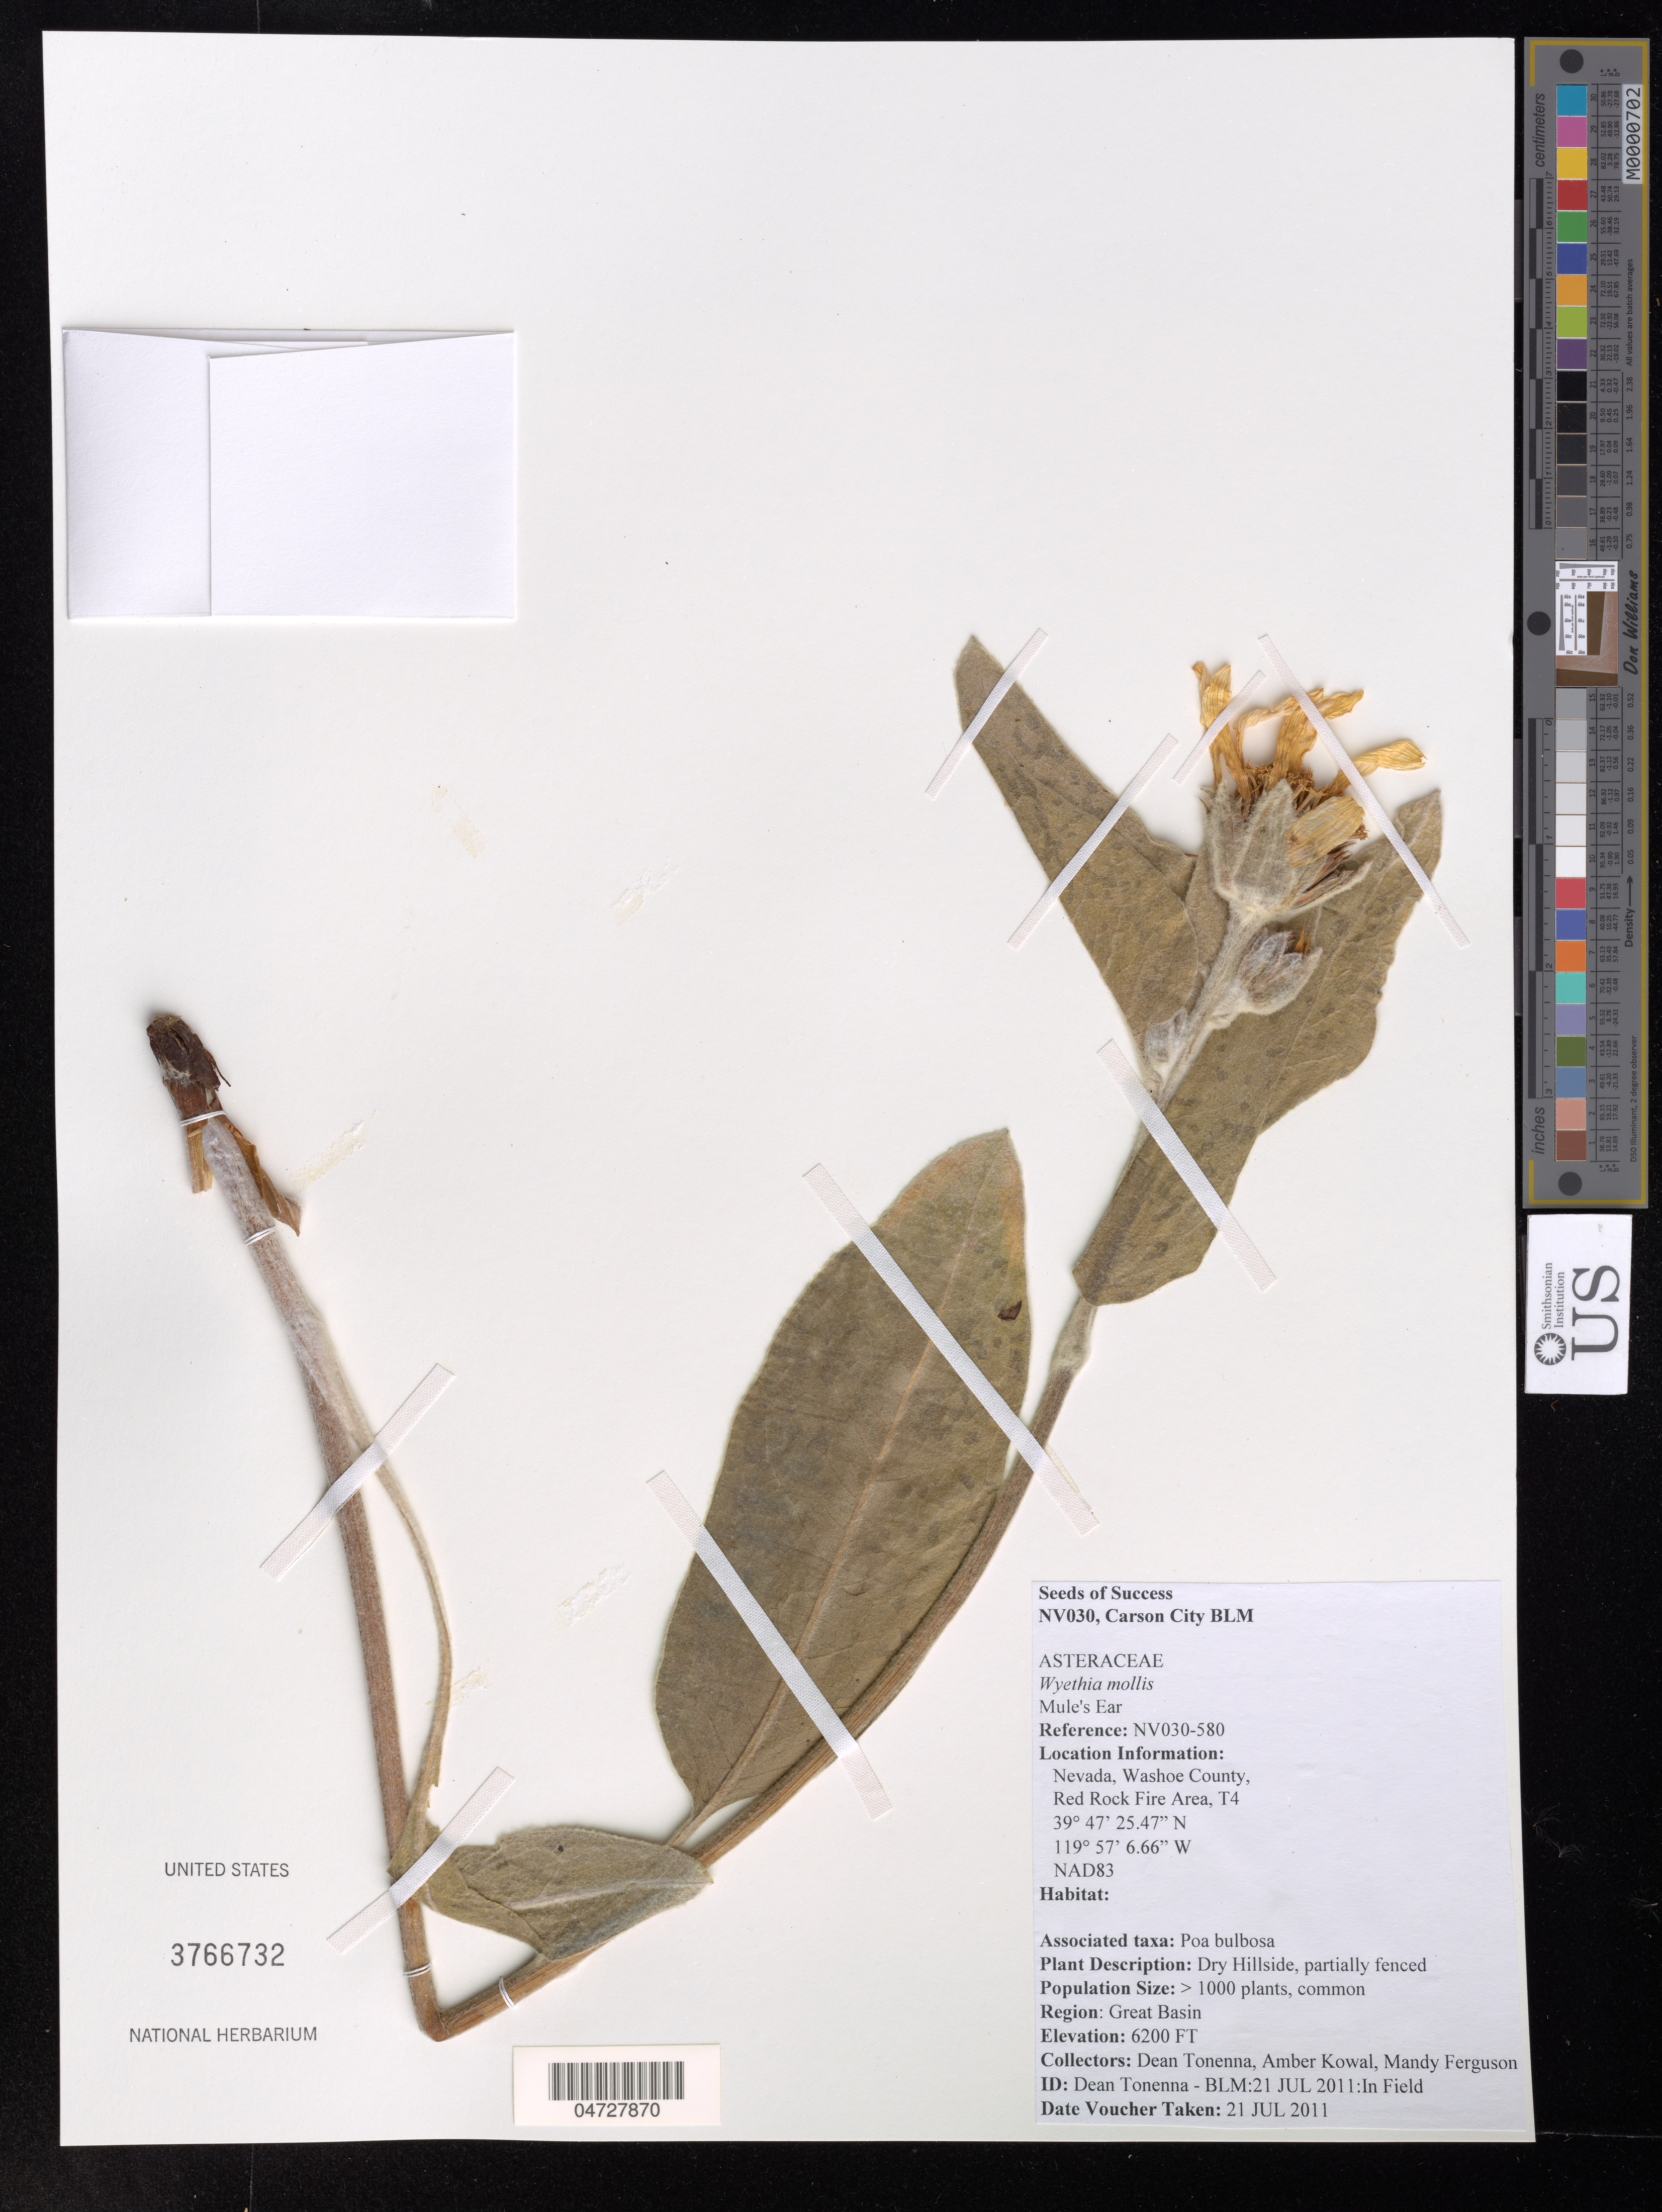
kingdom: Plantae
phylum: Tracheophyta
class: Liliopsida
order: Poales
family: Poaceae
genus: Poa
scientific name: Poa bulbosa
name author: L.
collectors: D. Tonenna, A. Kowal & M. Ferguson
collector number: NV030-580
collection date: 2011-07-21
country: United States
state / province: Nevada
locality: Washoe County, Red Rock Fire Area, T4, Region: Great Basin.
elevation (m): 1890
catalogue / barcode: US 3766732